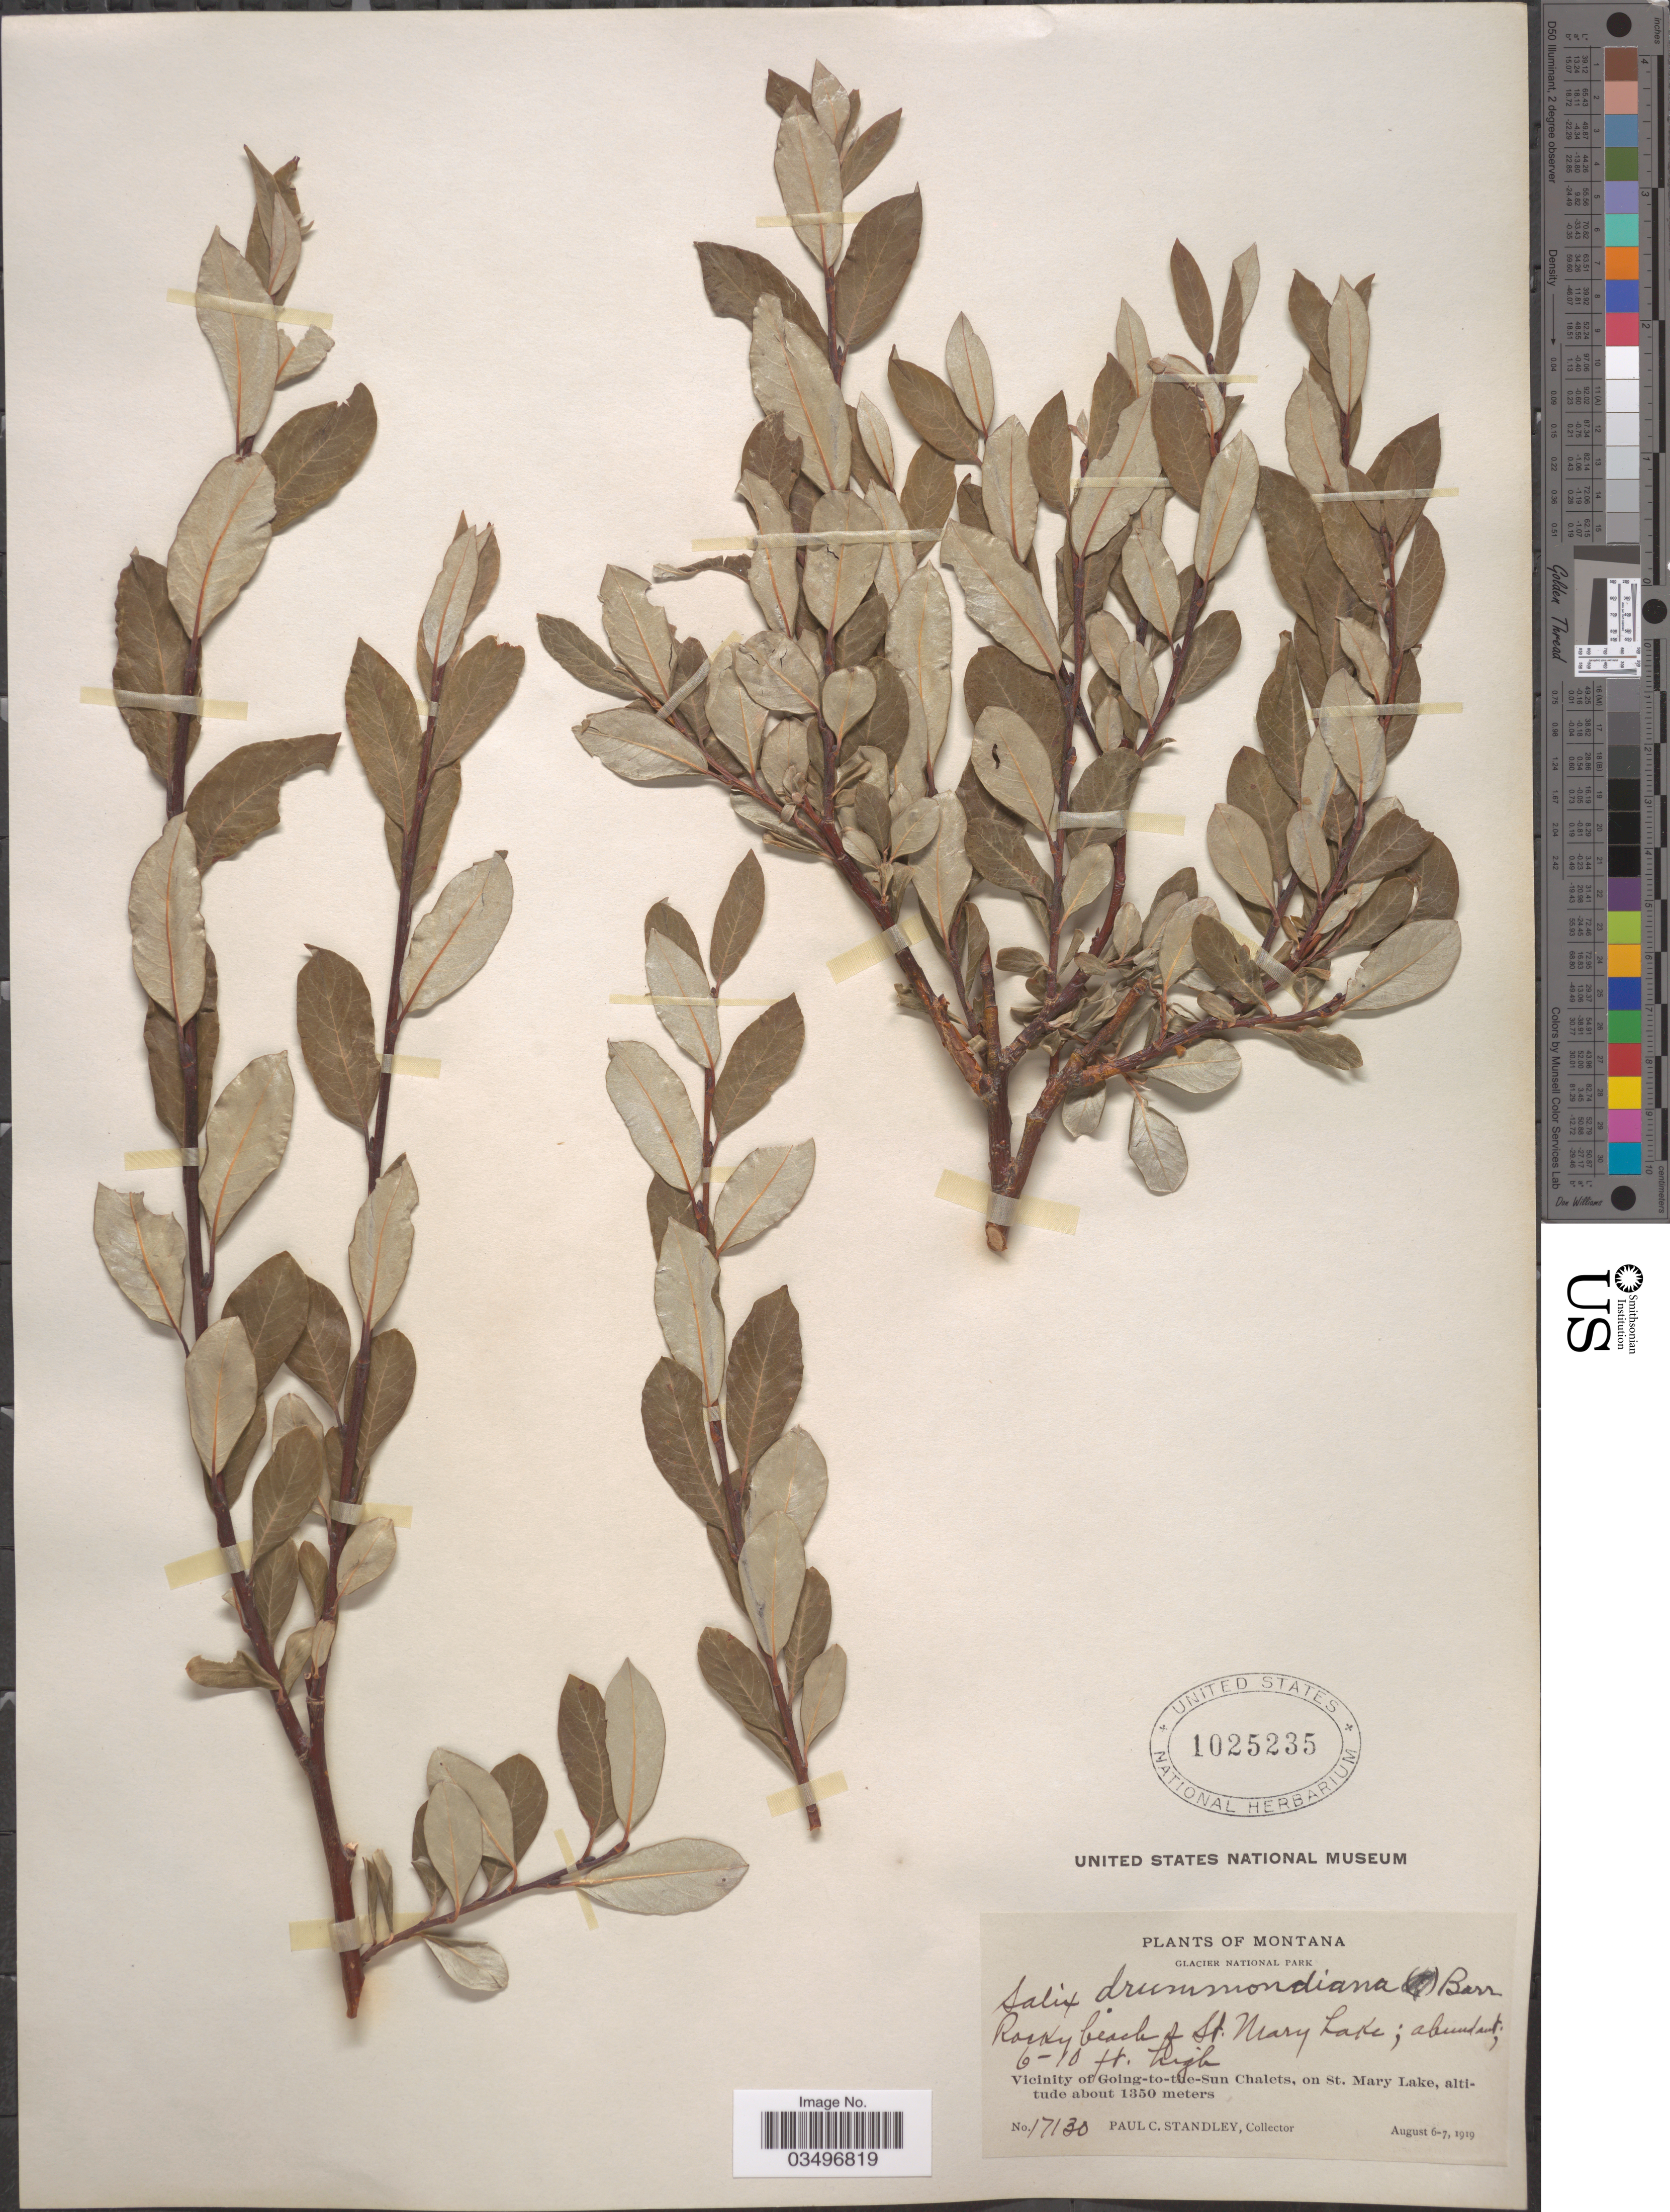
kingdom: Plantae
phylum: Tracheophyta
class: Magnoliopsida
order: Malpighiales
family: Salicaceae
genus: Salix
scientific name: Salix drummondiana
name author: Barratt ex Hook.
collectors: P. C. Standley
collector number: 17130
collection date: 1919-08-06/1919-08-07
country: United States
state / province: Montana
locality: Glacier National Park. Rocky beach of St. Mary Lake. Vicinity of Going-to-the-Sun Chalets, on St. Mary Lake.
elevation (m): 1350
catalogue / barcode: US 1025235